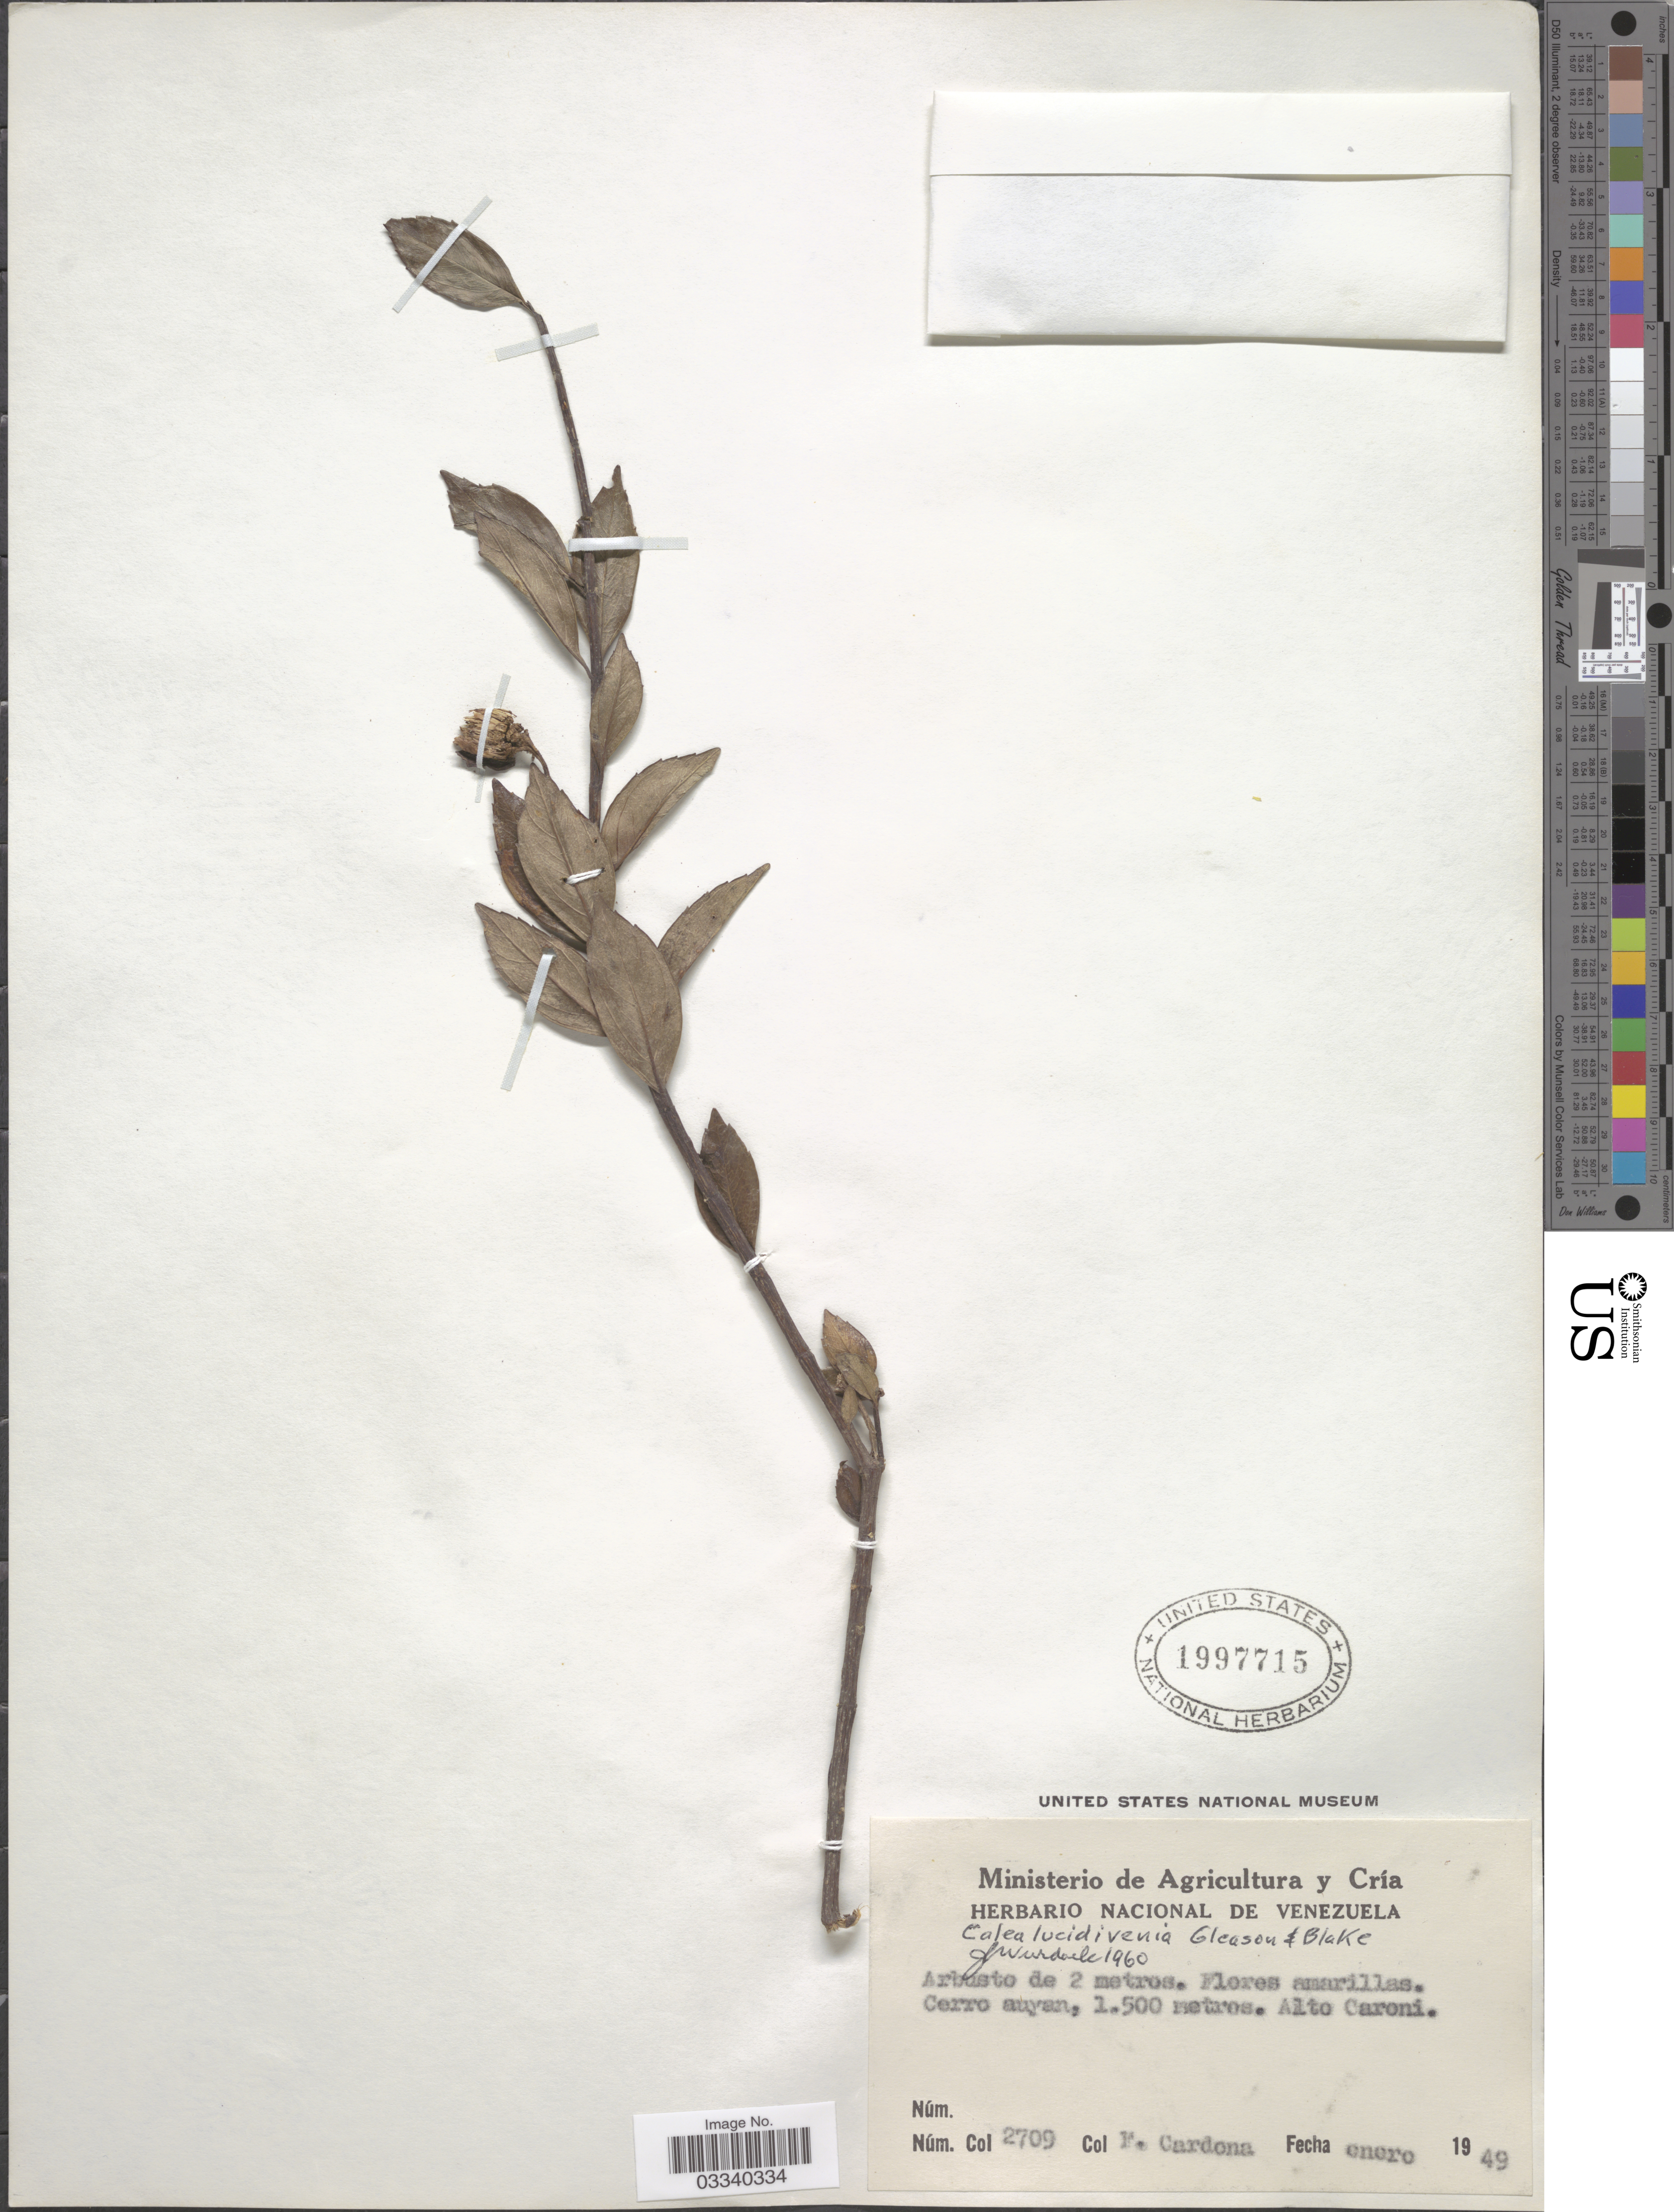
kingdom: Plantae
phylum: Tracheophyta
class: Magnoliopsida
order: Asterales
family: Asteraceae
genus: Calea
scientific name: Calea lucidivenia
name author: Gleason & S.F. Blake in Gleason & Killip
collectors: F. Cardona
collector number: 2709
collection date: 1949-01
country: Venezuela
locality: Cerro auyan. Alto Caroni.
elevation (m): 1500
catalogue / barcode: US 1997715